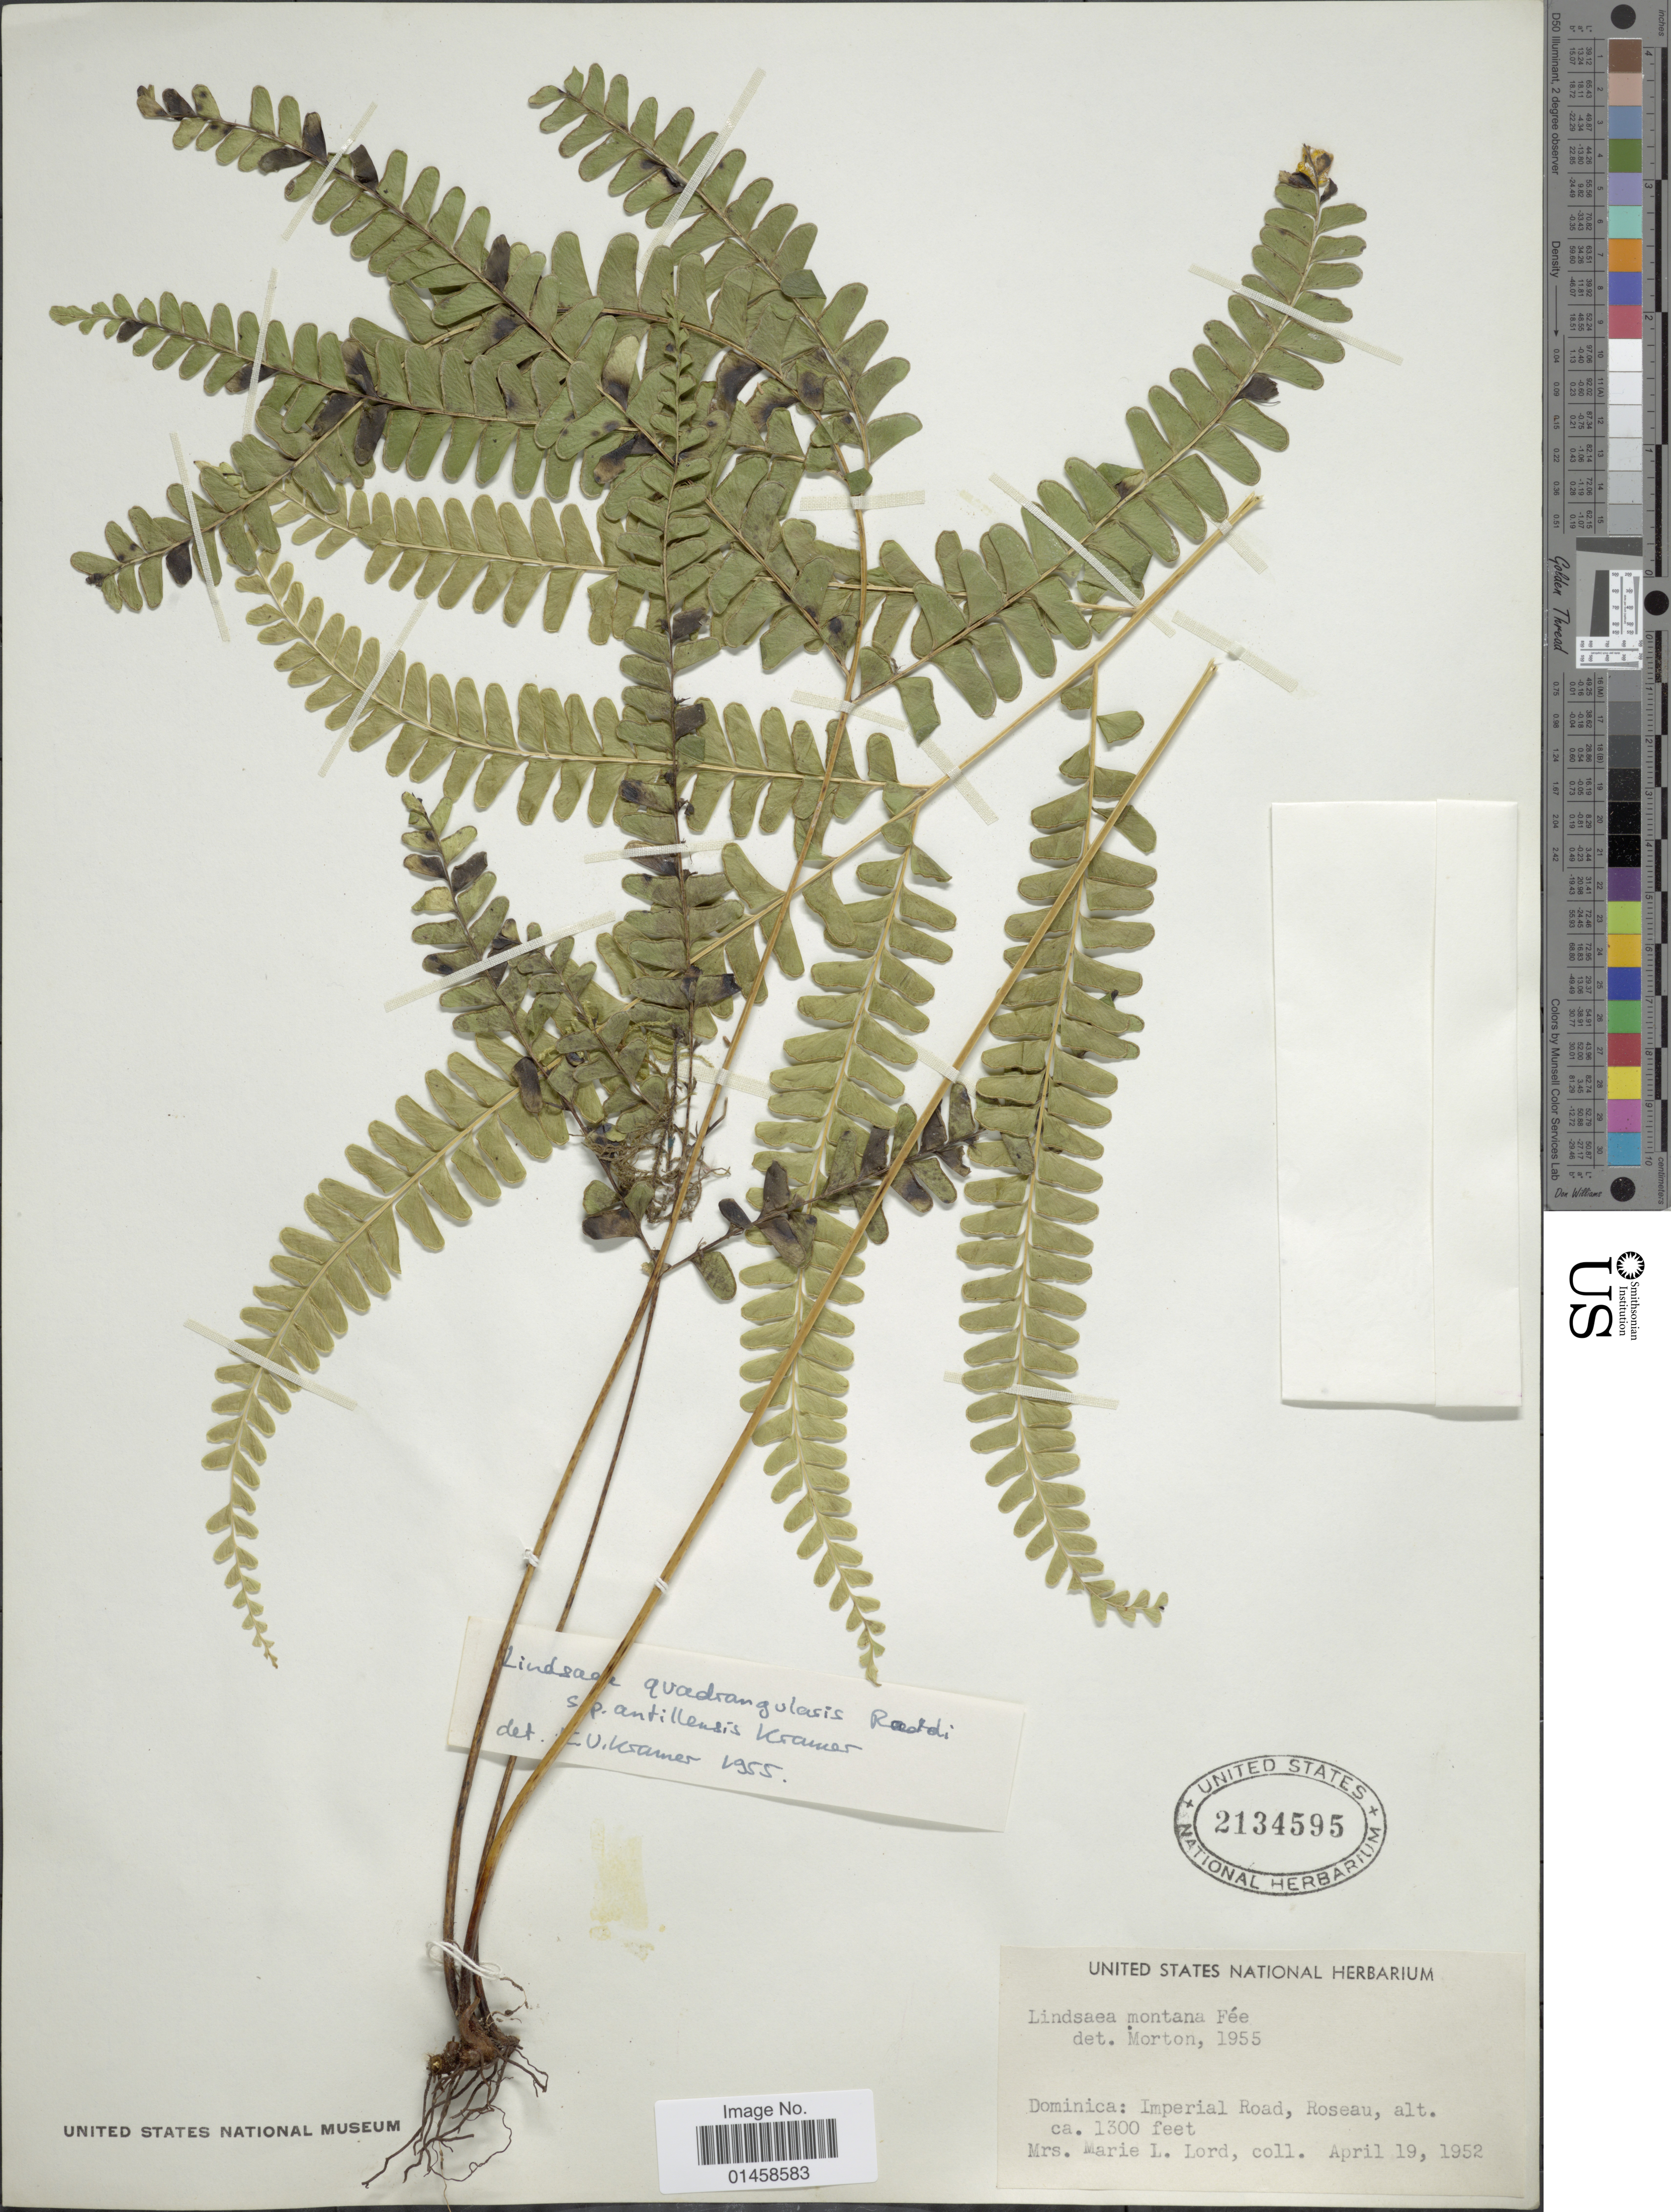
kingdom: Plantae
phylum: Tracheophyta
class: Polypodiopsida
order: Polypodiales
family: Lindsaeaceae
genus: Lindsaea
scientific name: Lindsaea quadrangularis subsp. antillensis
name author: K.U. Kramer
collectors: M. Lord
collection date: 1952-04-19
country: Dominica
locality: Imperial Road, Roseau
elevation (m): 396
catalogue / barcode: US 2134595